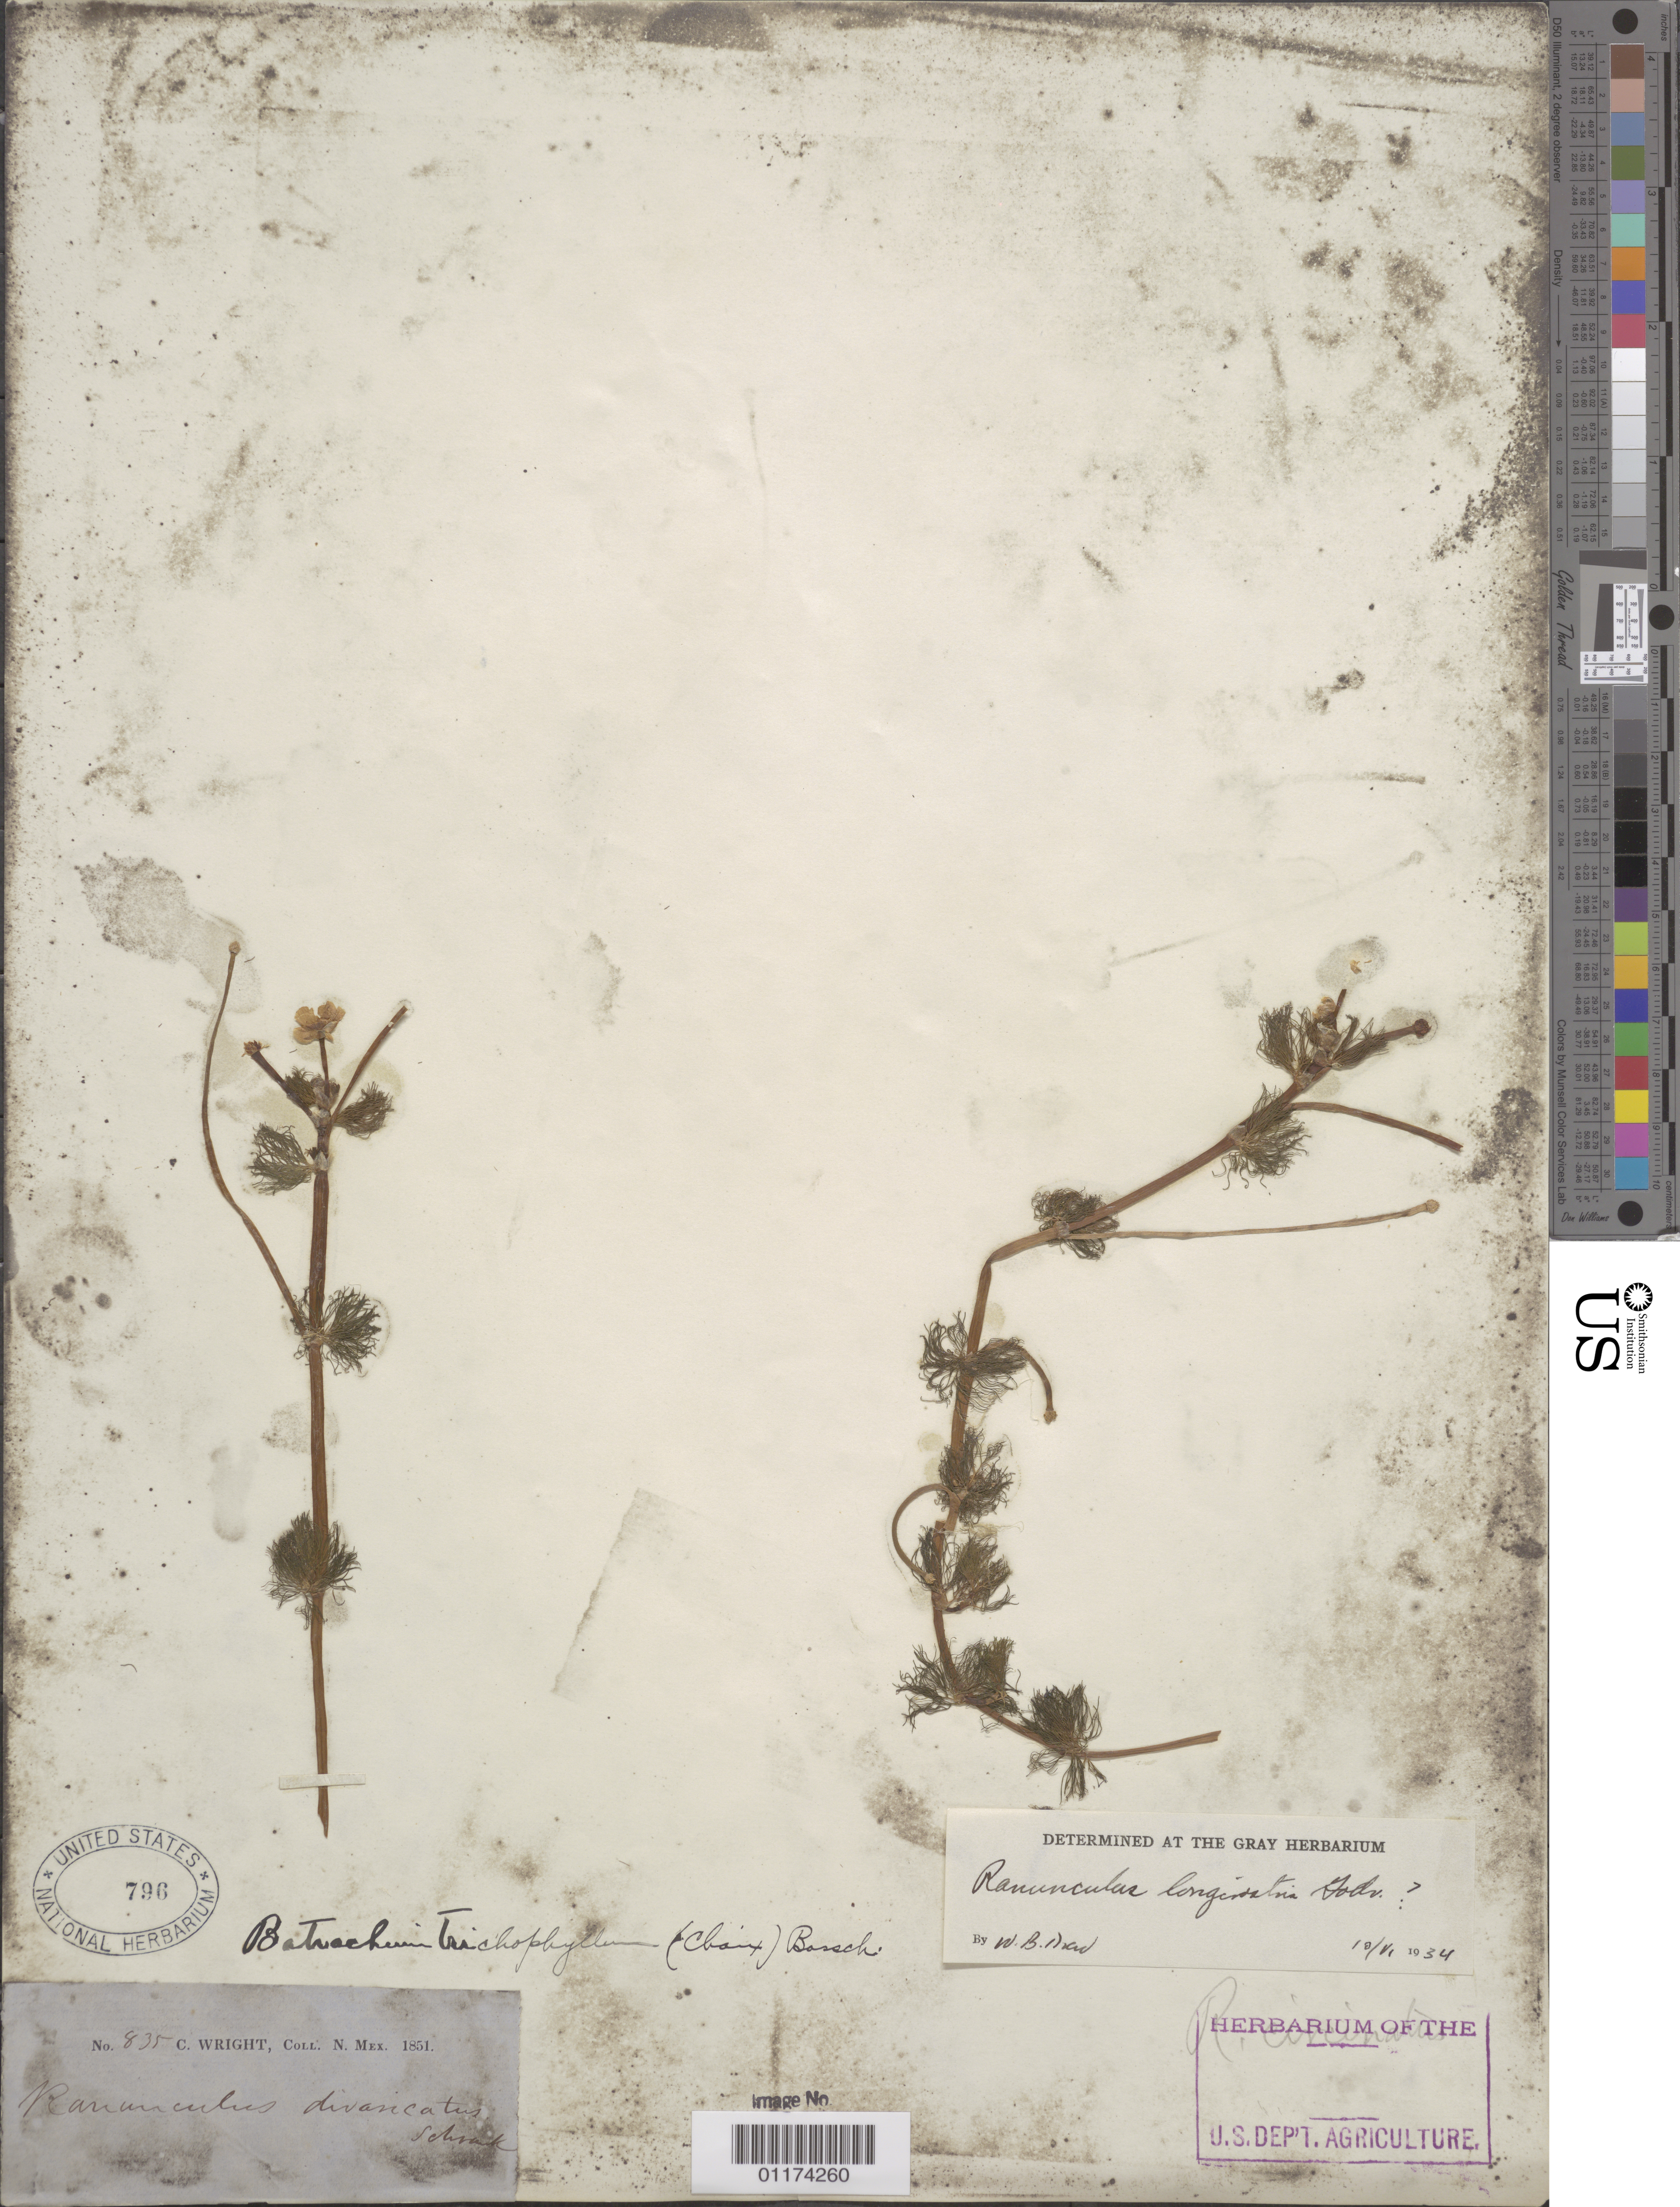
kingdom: Plantae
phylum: Tracheophyta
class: Magnoliopsida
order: Ranunculales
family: Ranunculaceae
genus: Ranunculus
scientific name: Ranunculus longirostris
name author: Godr.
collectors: C. Wright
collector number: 835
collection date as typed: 1851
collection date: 1851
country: United States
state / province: New Mexico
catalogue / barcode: US 796